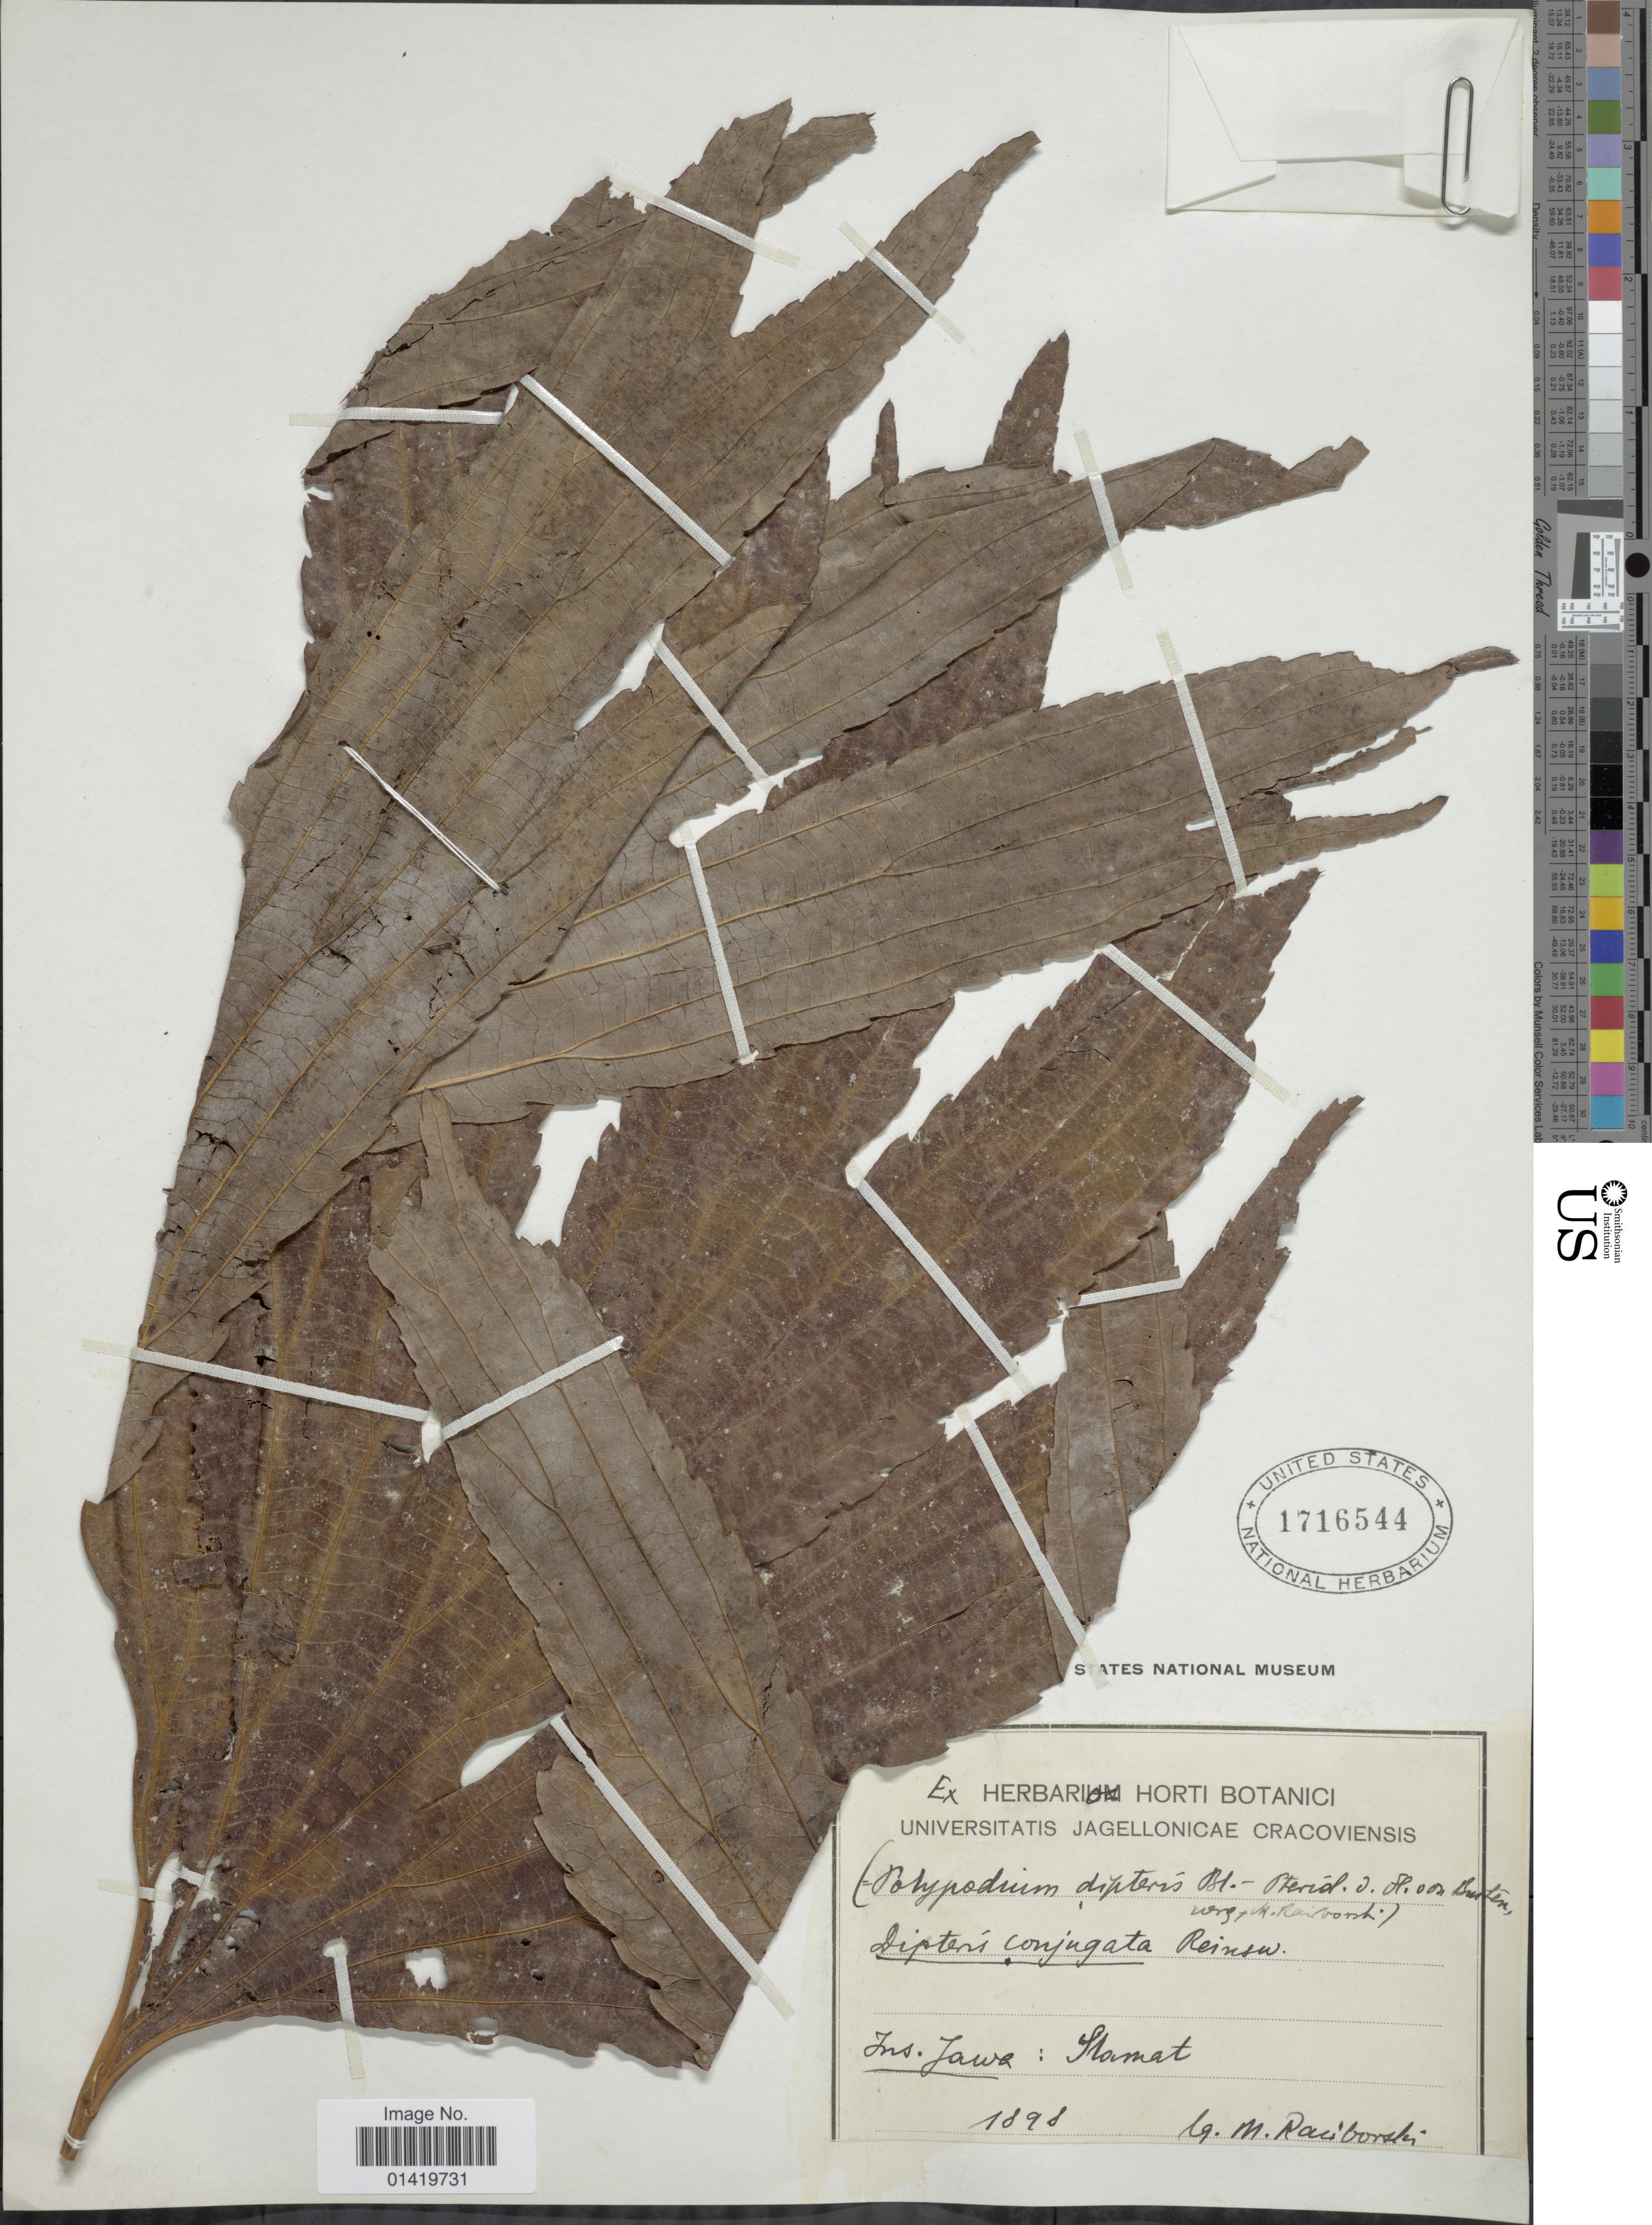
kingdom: Plantae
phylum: Tracheophyta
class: Polypodiopsida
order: Gleicheniales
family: Dipteridaceae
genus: Dipteris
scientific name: Dipteris conjugata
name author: Reinw.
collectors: M. Raciborski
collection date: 1898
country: Indonesia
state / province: Java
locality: Ins. Java Slamat [interpreted]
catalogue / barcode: US 1716544